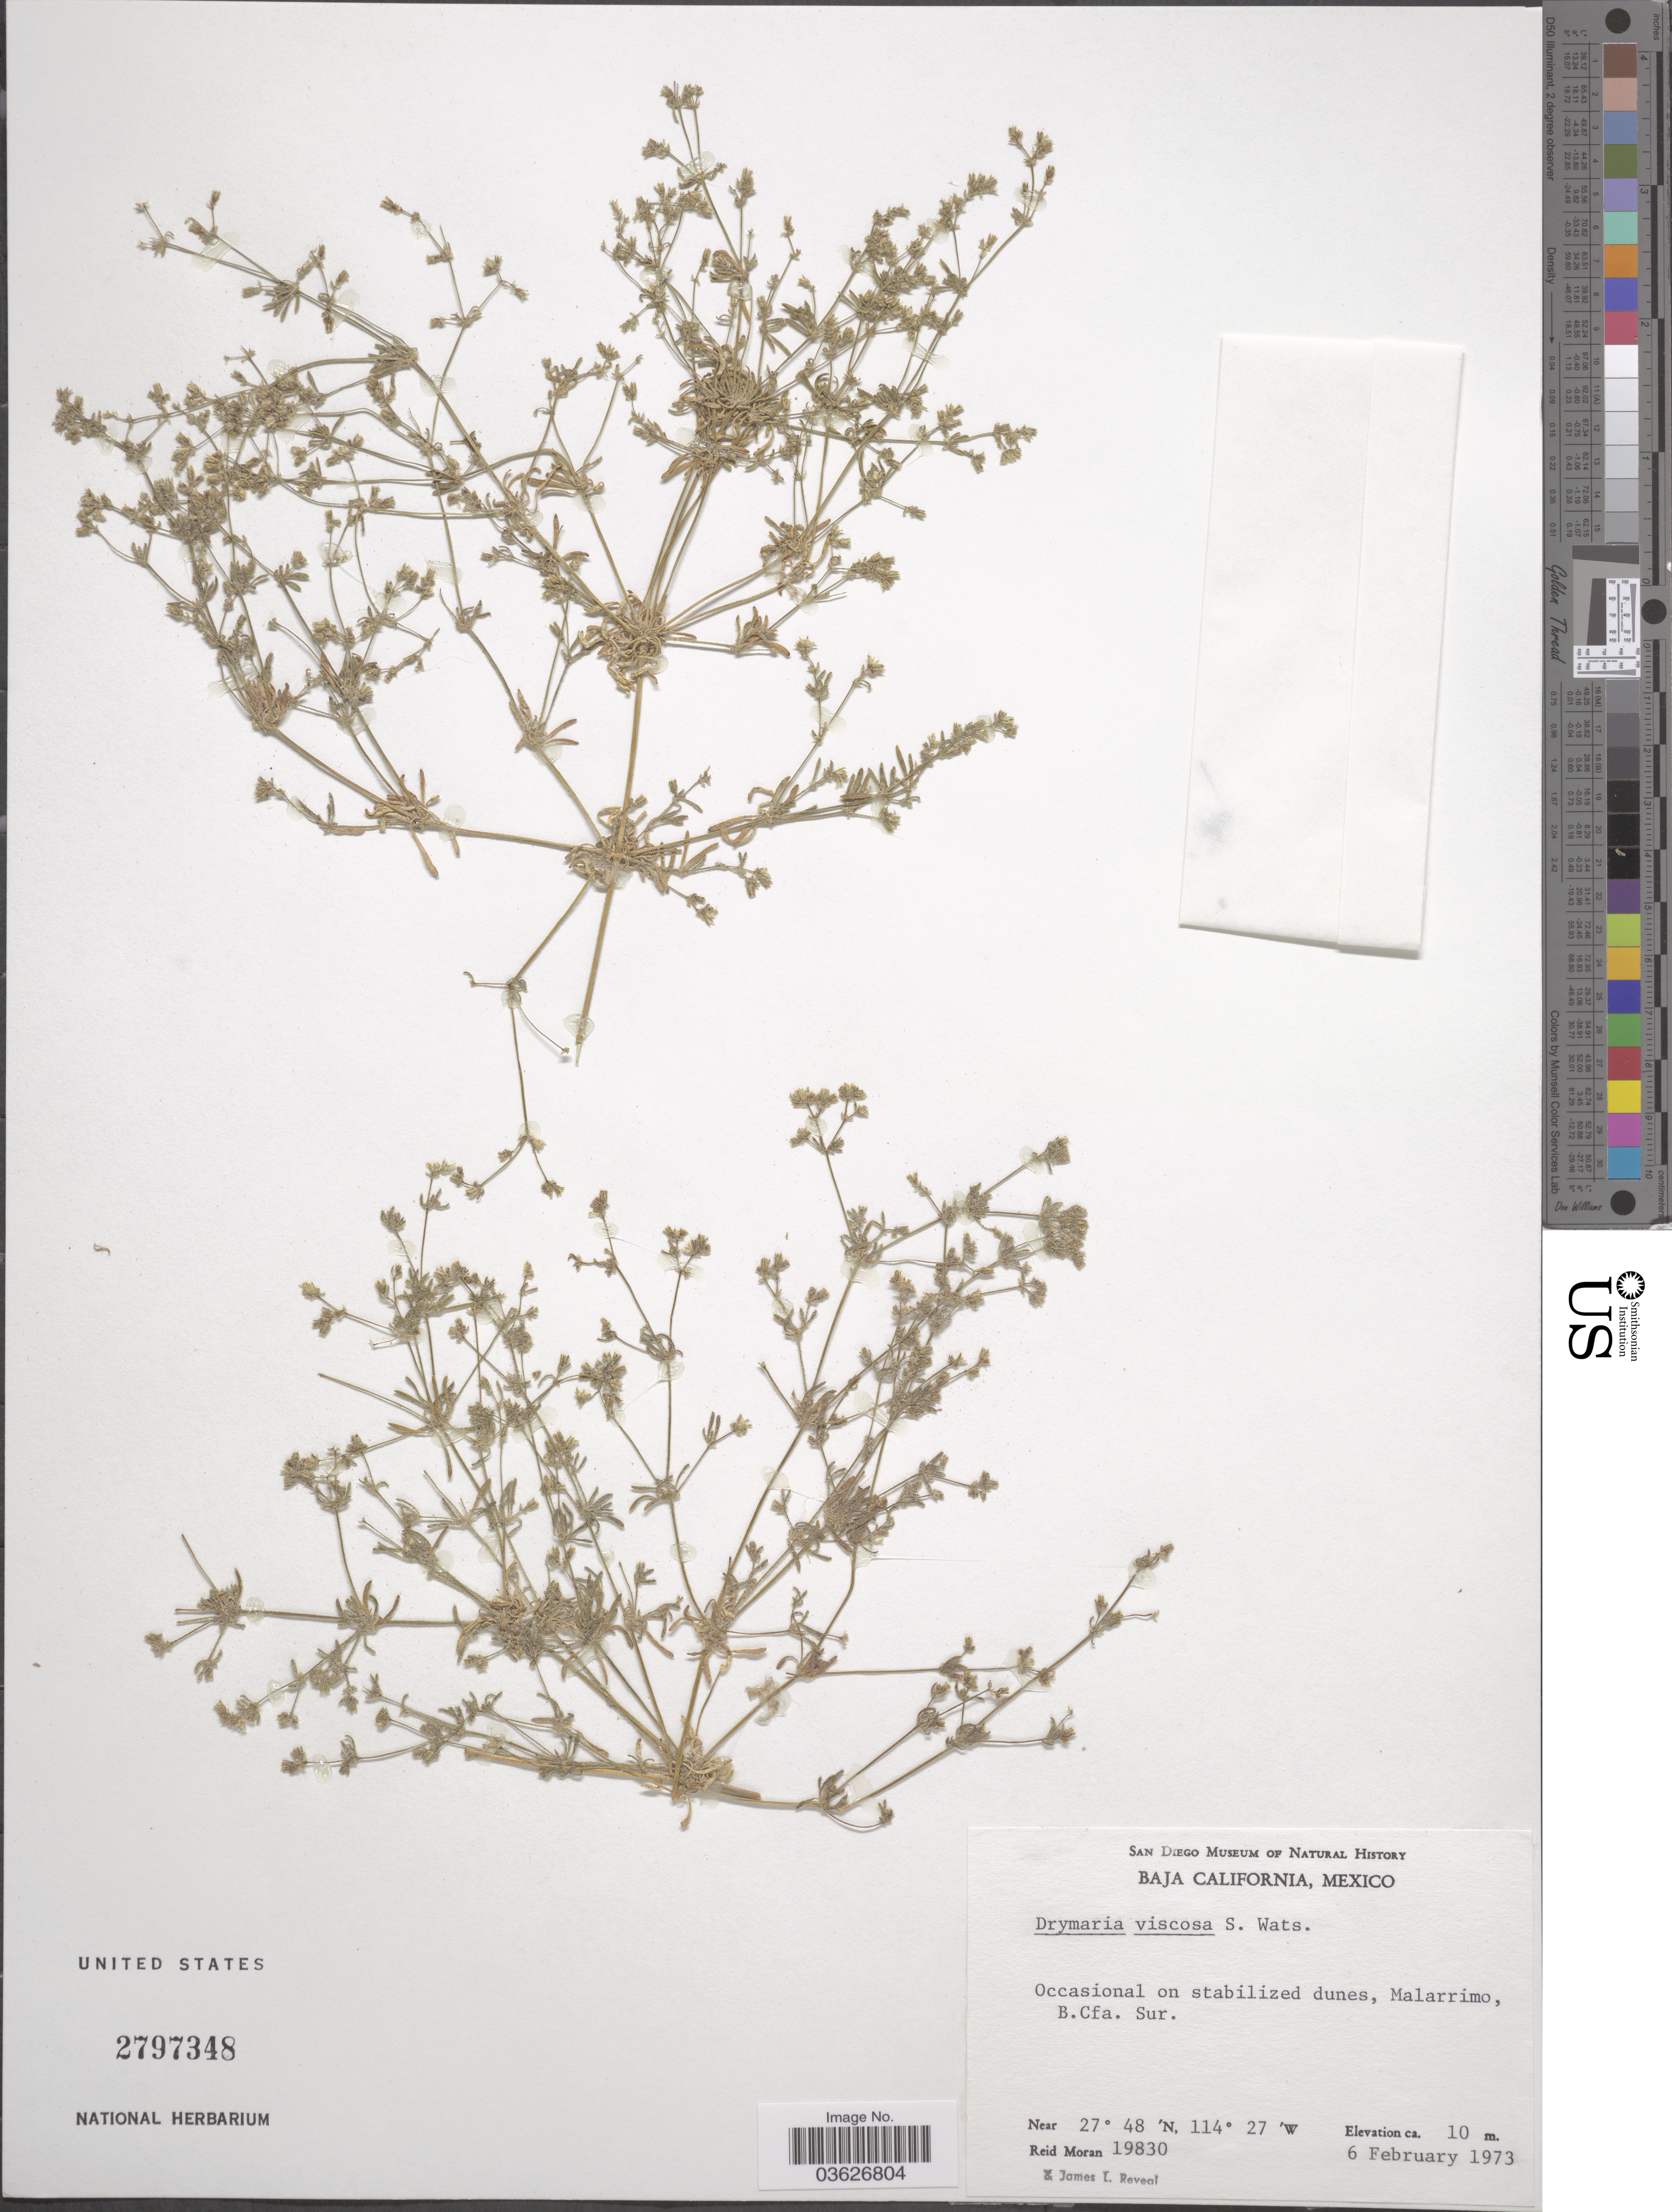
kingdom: Plantae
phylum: Tracheophyta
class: Magnoliopsida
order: Caryophyllales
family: Caryophyllaceae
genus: Drymaria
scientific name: Drymaria viscosa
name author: S. Watson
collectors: R. Moran & J. L. Reveal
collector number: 19830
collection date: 1973-02-06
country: Mexico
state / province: Baja California Sur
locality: Malarrimo.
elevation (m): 10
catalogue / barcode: US 2797348